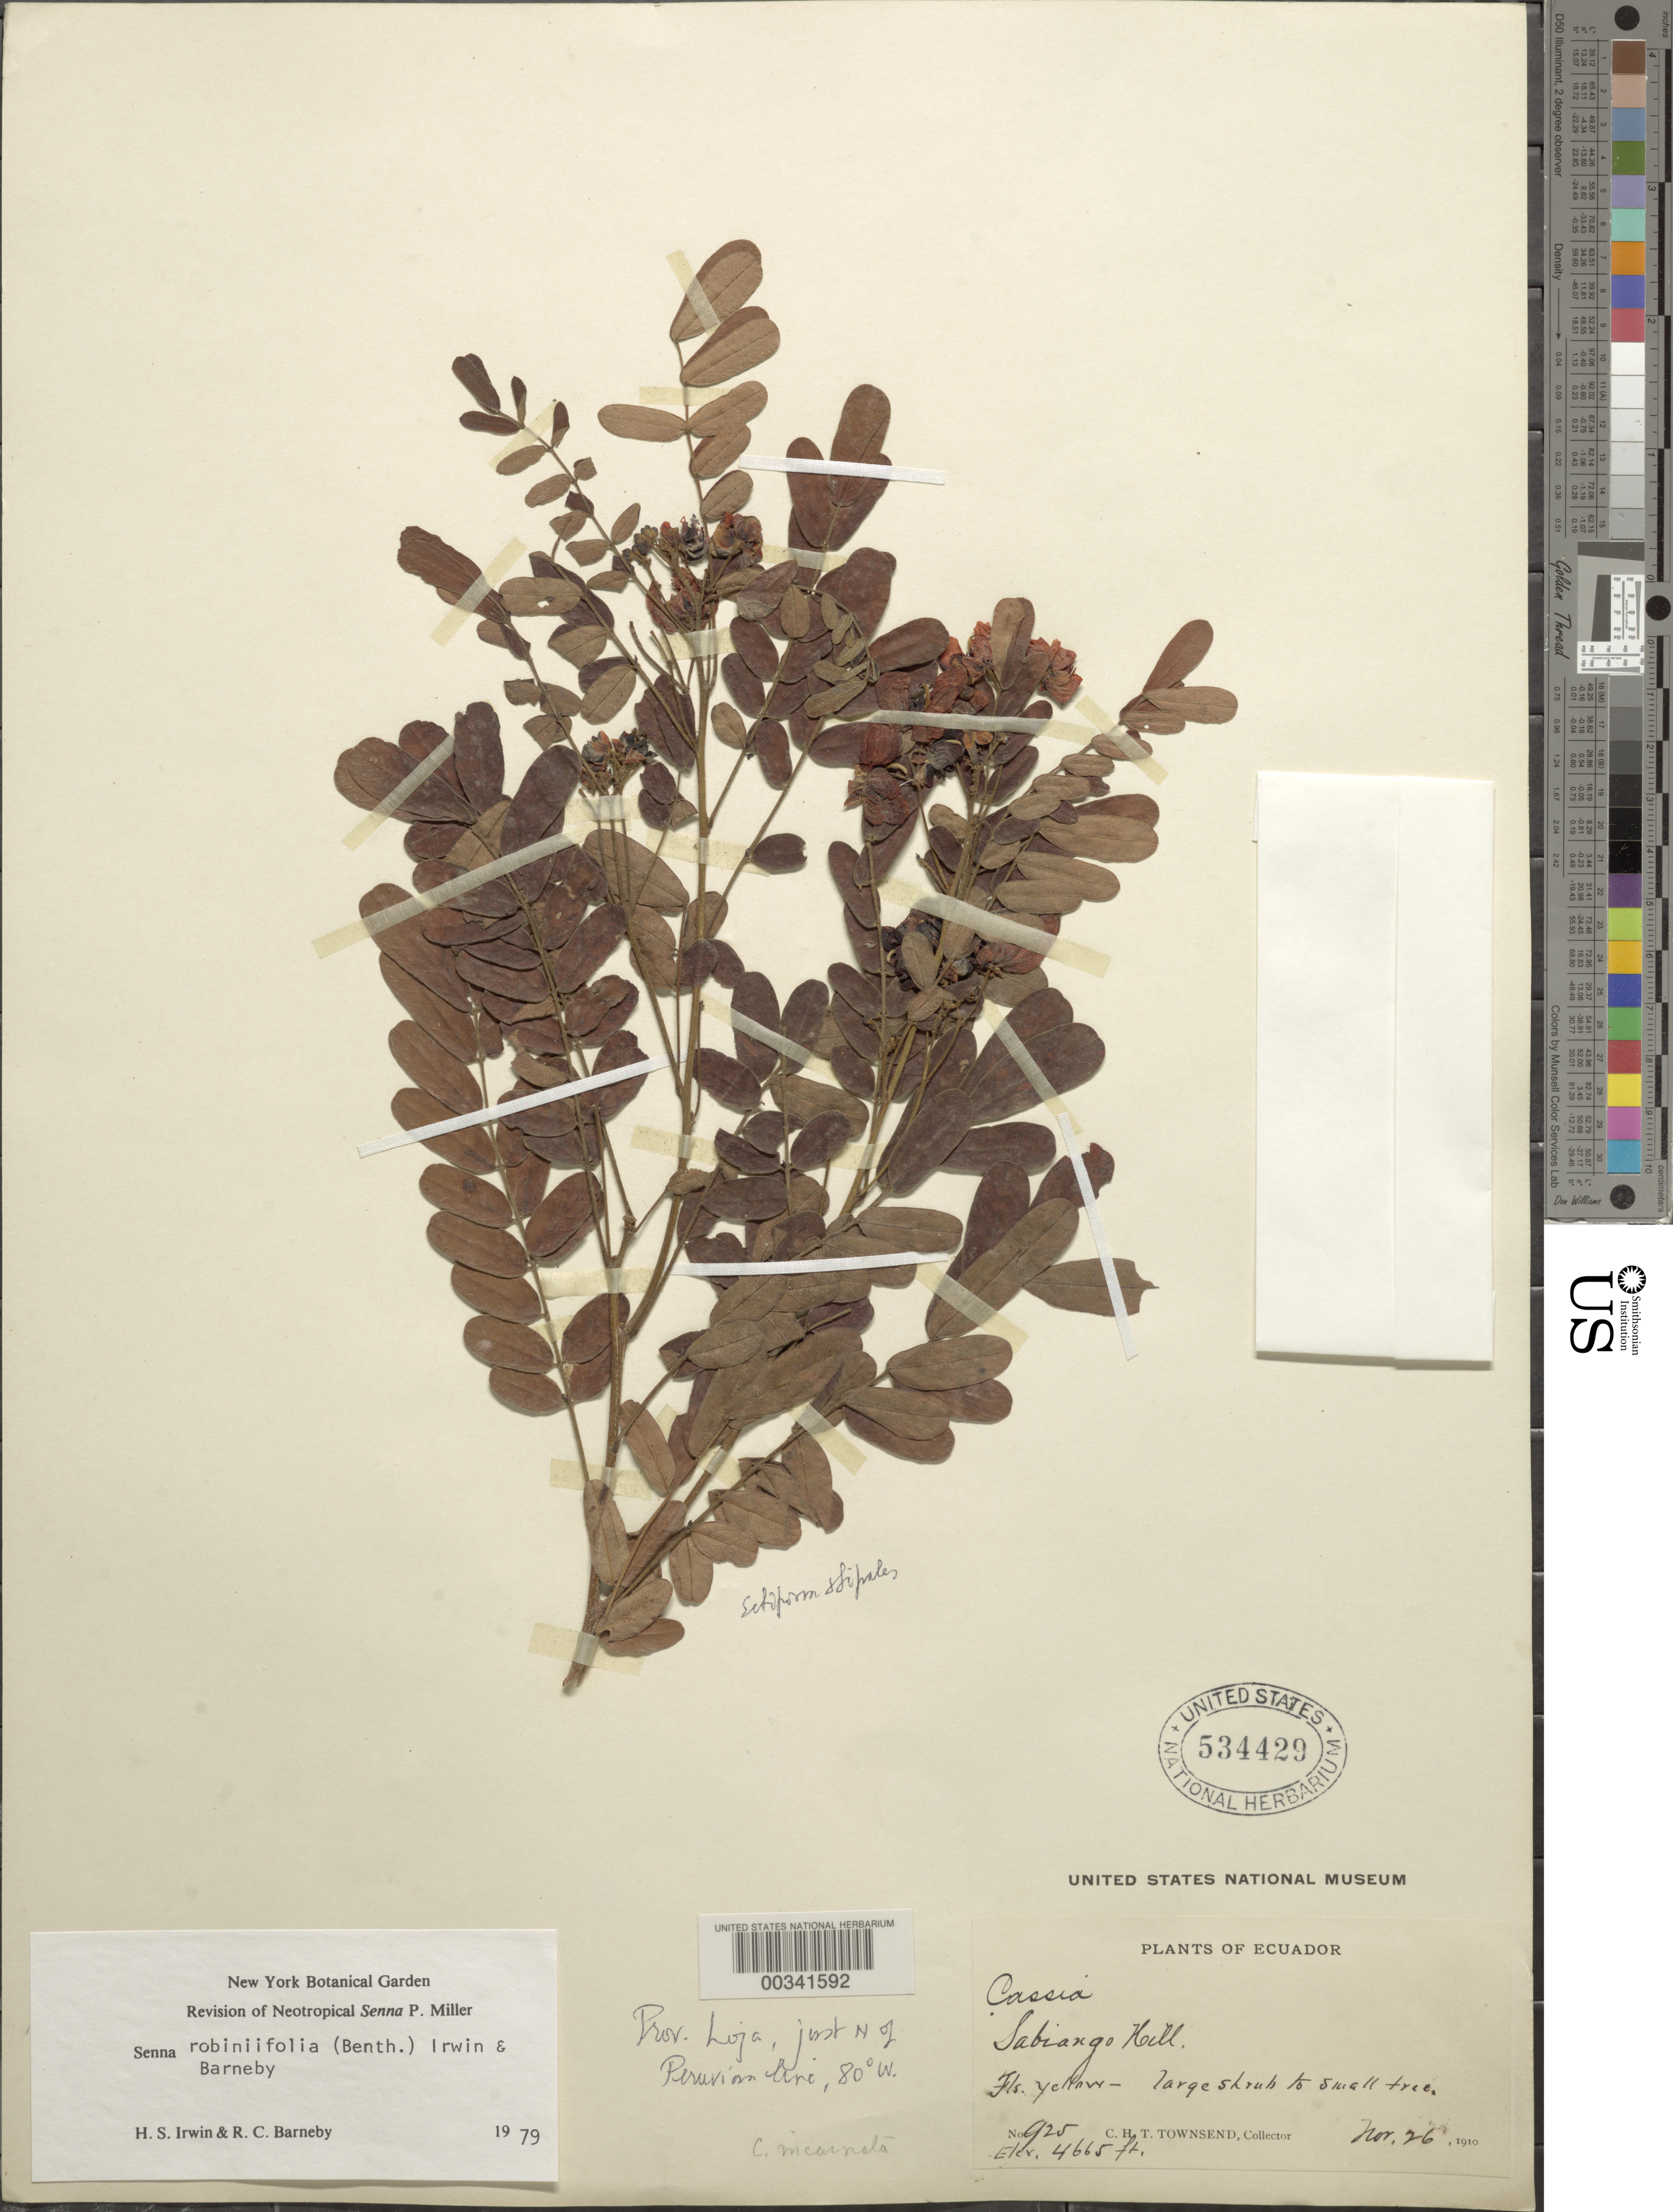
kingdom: Plantae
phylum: Tracheophyta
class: Magnoliopsida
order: Fabales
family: Fabaceae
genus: Senna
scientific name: Senna robiniifolia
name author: (Benth.) H.S. Irwin & Barneby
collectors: C. H. T. Townsend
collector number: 925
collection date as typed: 26 Nov 1910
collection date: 1910-11-26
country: Ecuador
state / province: Loja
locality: Sabiango hill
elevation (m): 1422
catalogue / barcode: US 534429